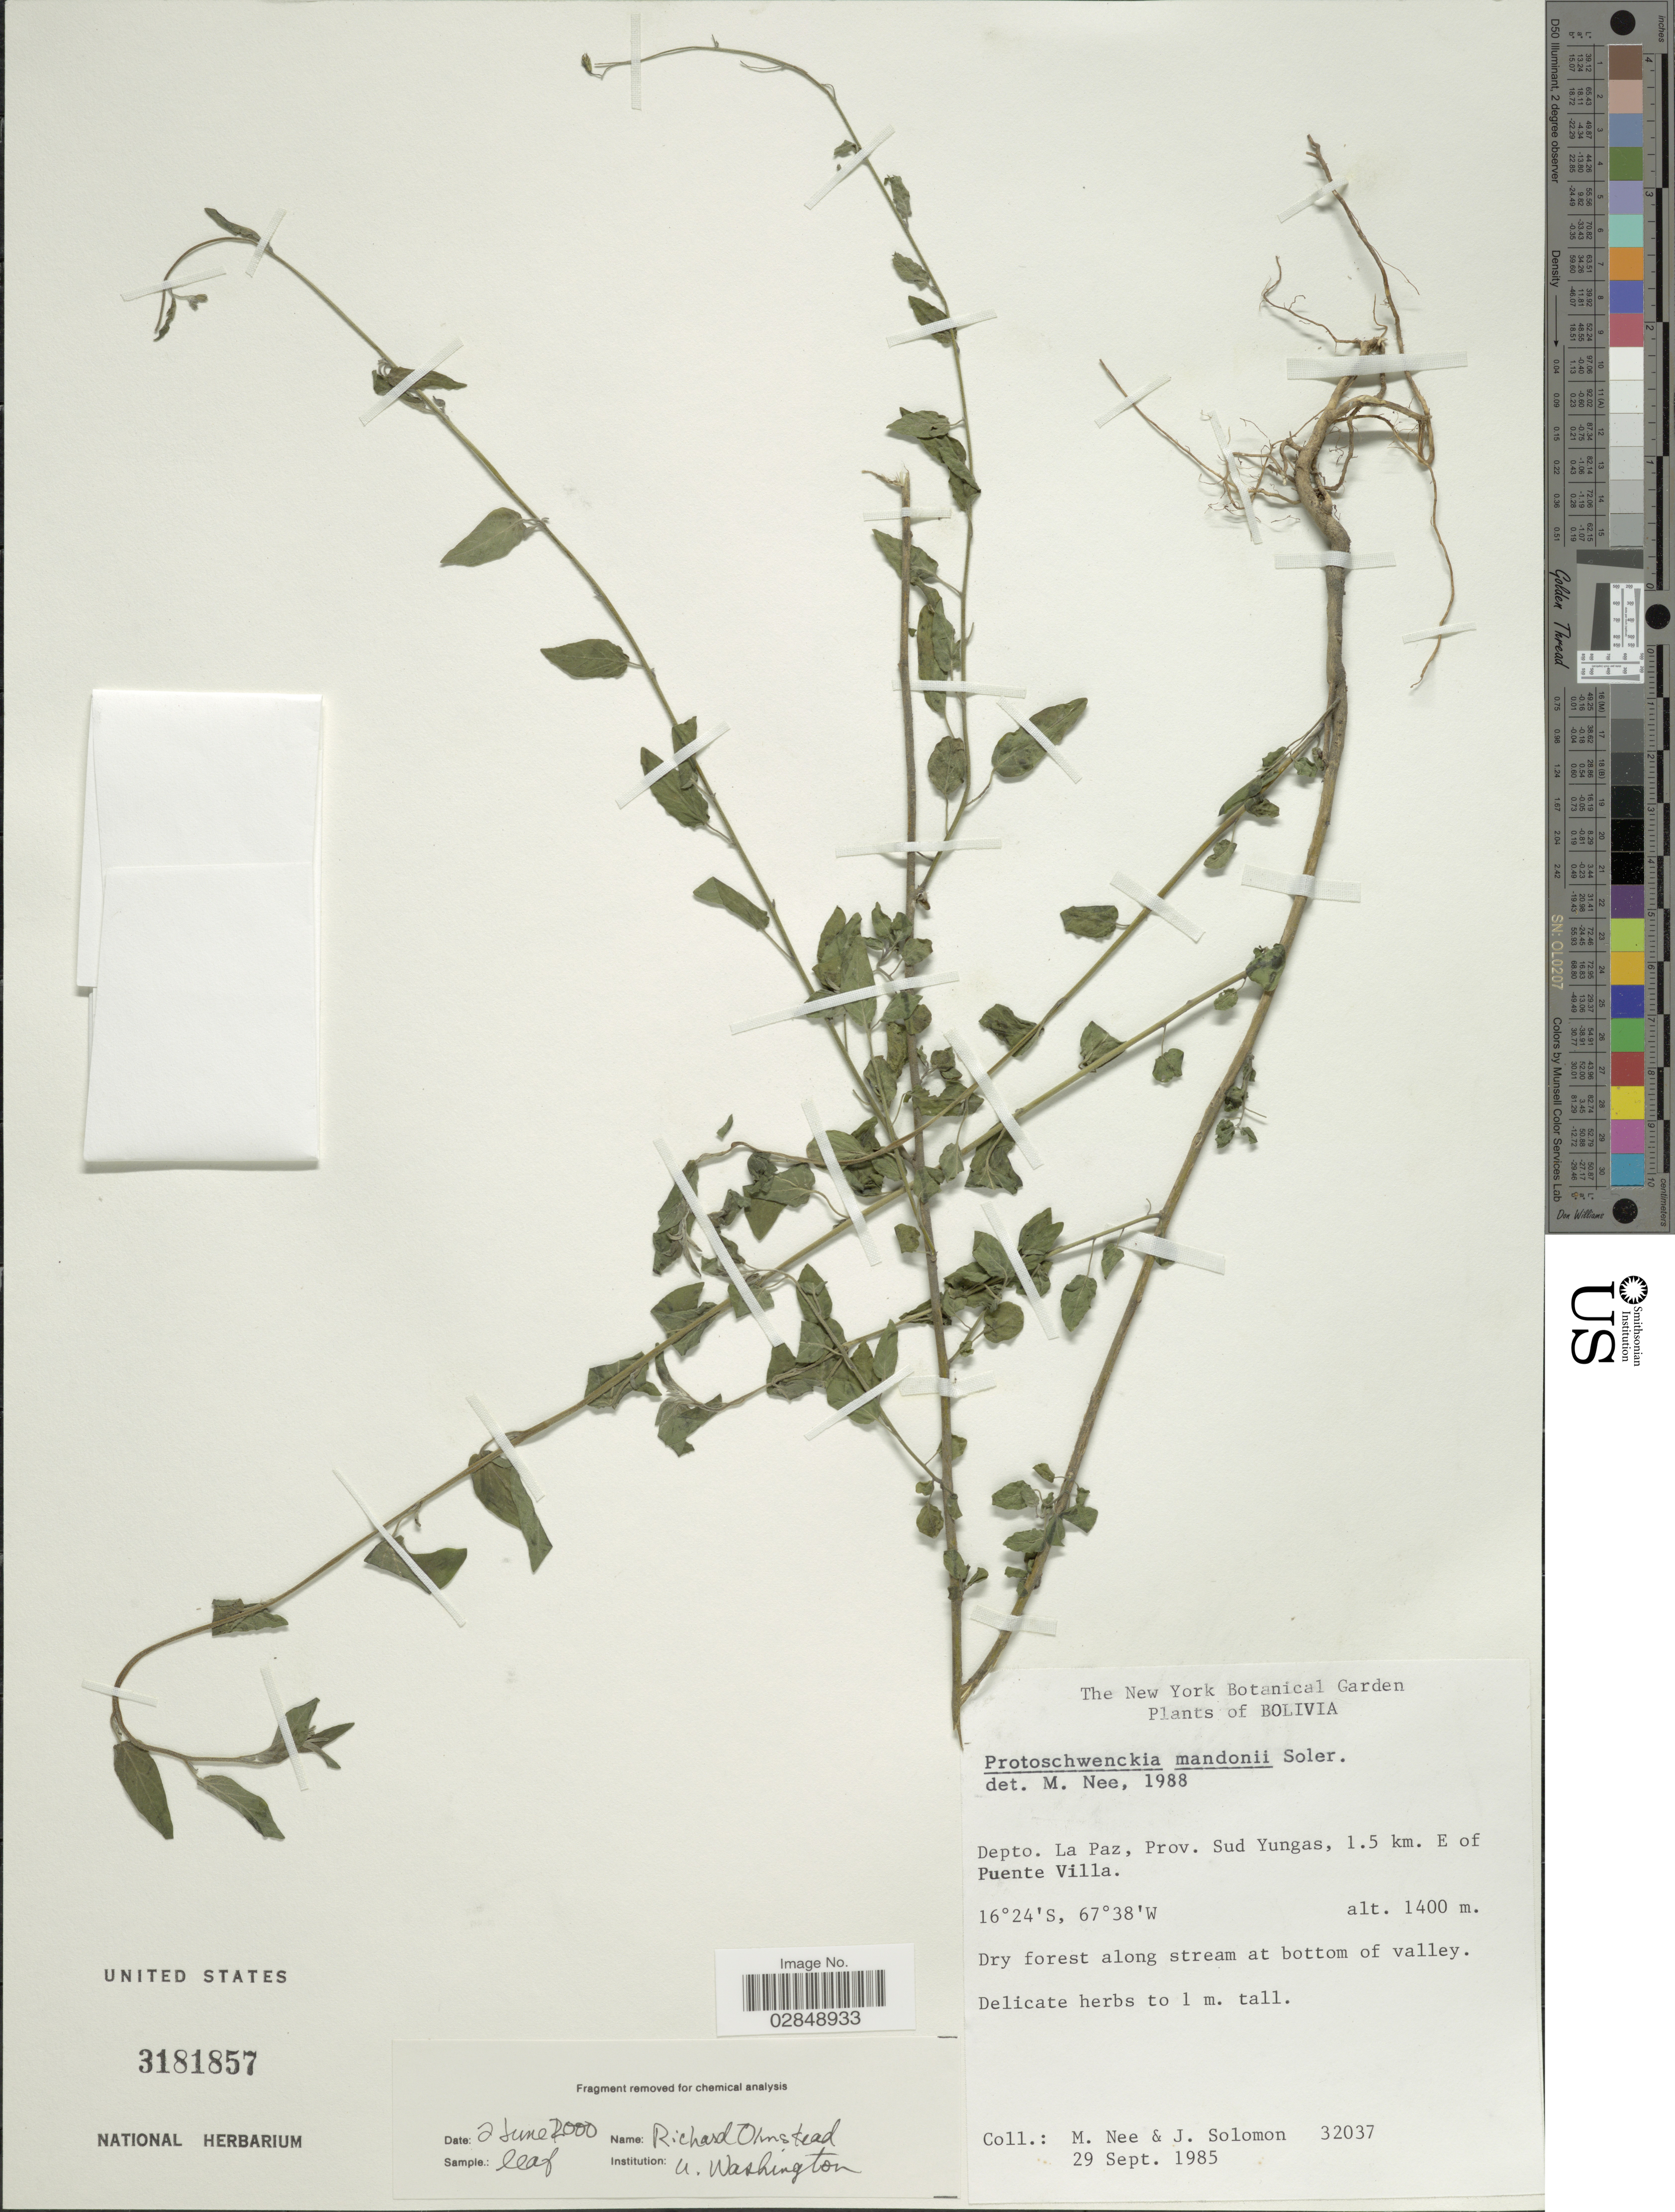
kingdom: Plantae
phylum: Tracheophyta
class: Magnoliopsida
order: Solanales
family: Solanaceae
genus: Protoschwenkia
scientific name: Protoschwenkia sp.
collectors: M. Nee & J. Solomon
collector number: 32037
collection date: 1985-09-29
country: Bolivia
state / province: La Paz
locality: Depto. La Paz, Prov. Sud Yungas, 1.5 km. E. of Puente Villa.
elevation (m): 1400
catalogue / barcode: US 3181857